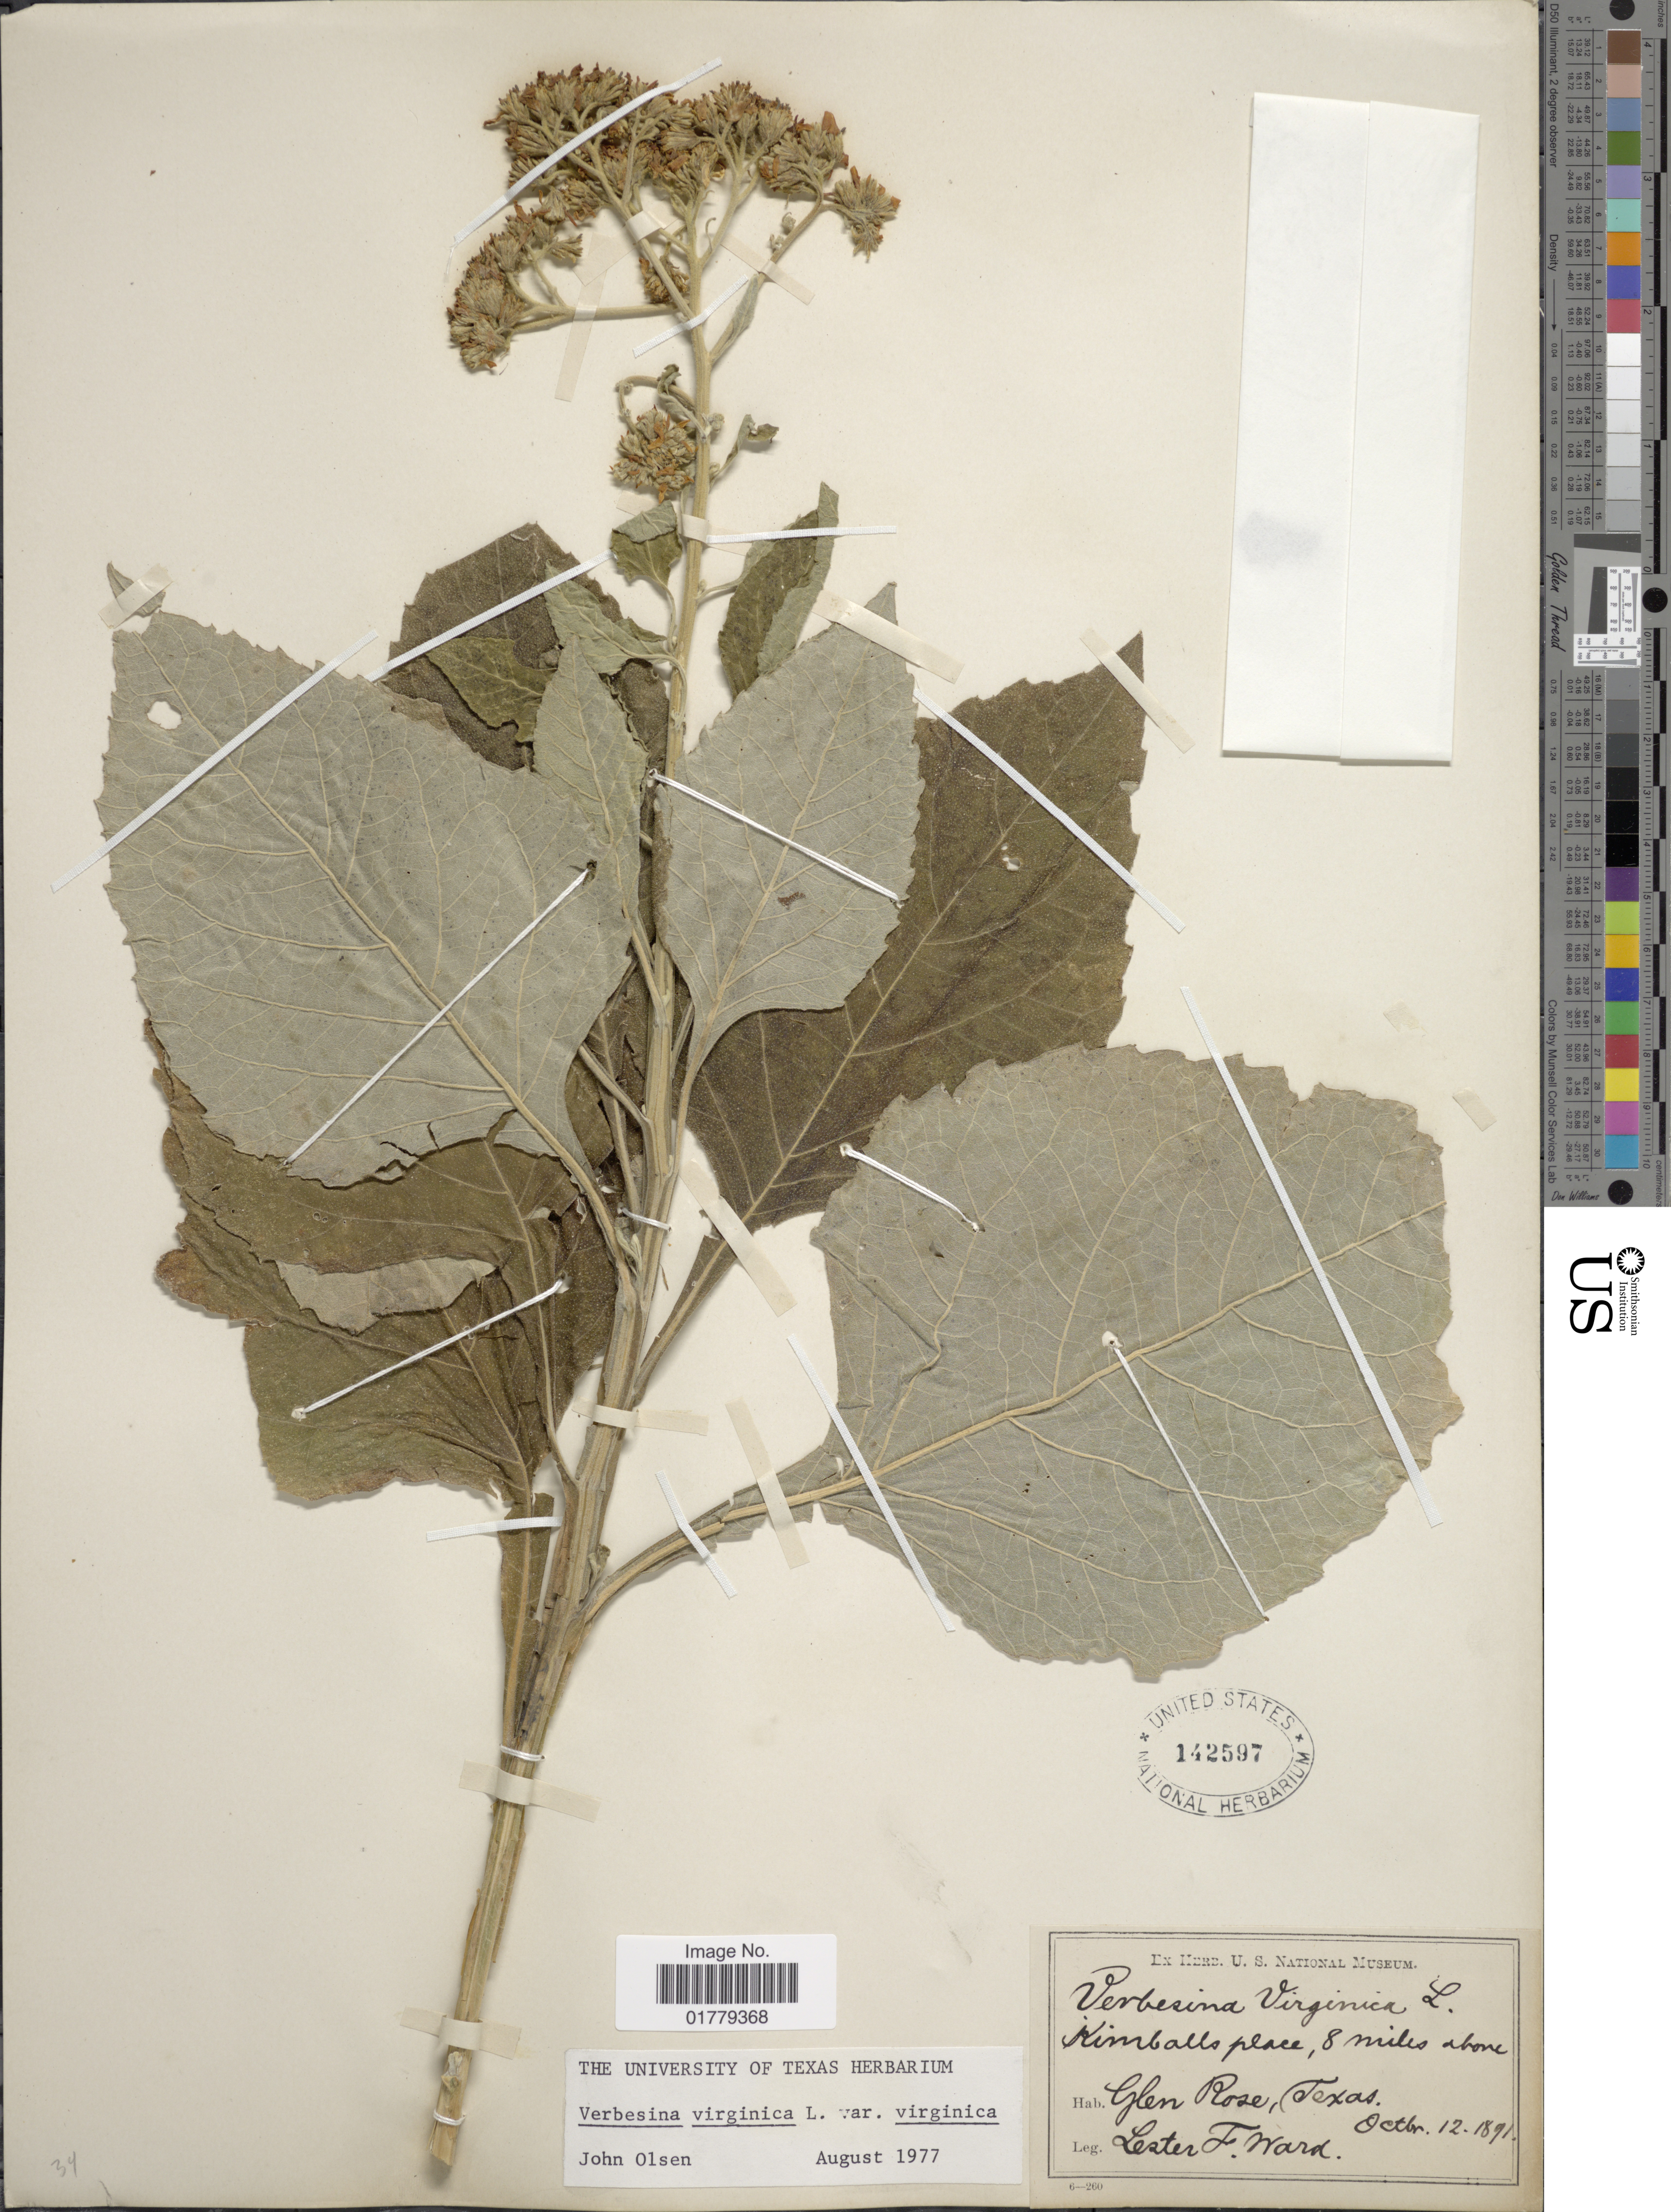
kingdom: Plantae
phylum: Tracheophyta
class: Magnoliopsida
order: Asterales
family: Asteraceae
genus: Verbesina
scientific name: Verbesina virginica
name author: L.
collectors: L. F. Ward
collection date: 1891-10-12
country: United States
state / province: Texas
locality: Kimballs place, 8 miles above Glen Rose, Texas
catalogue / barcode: US 142597